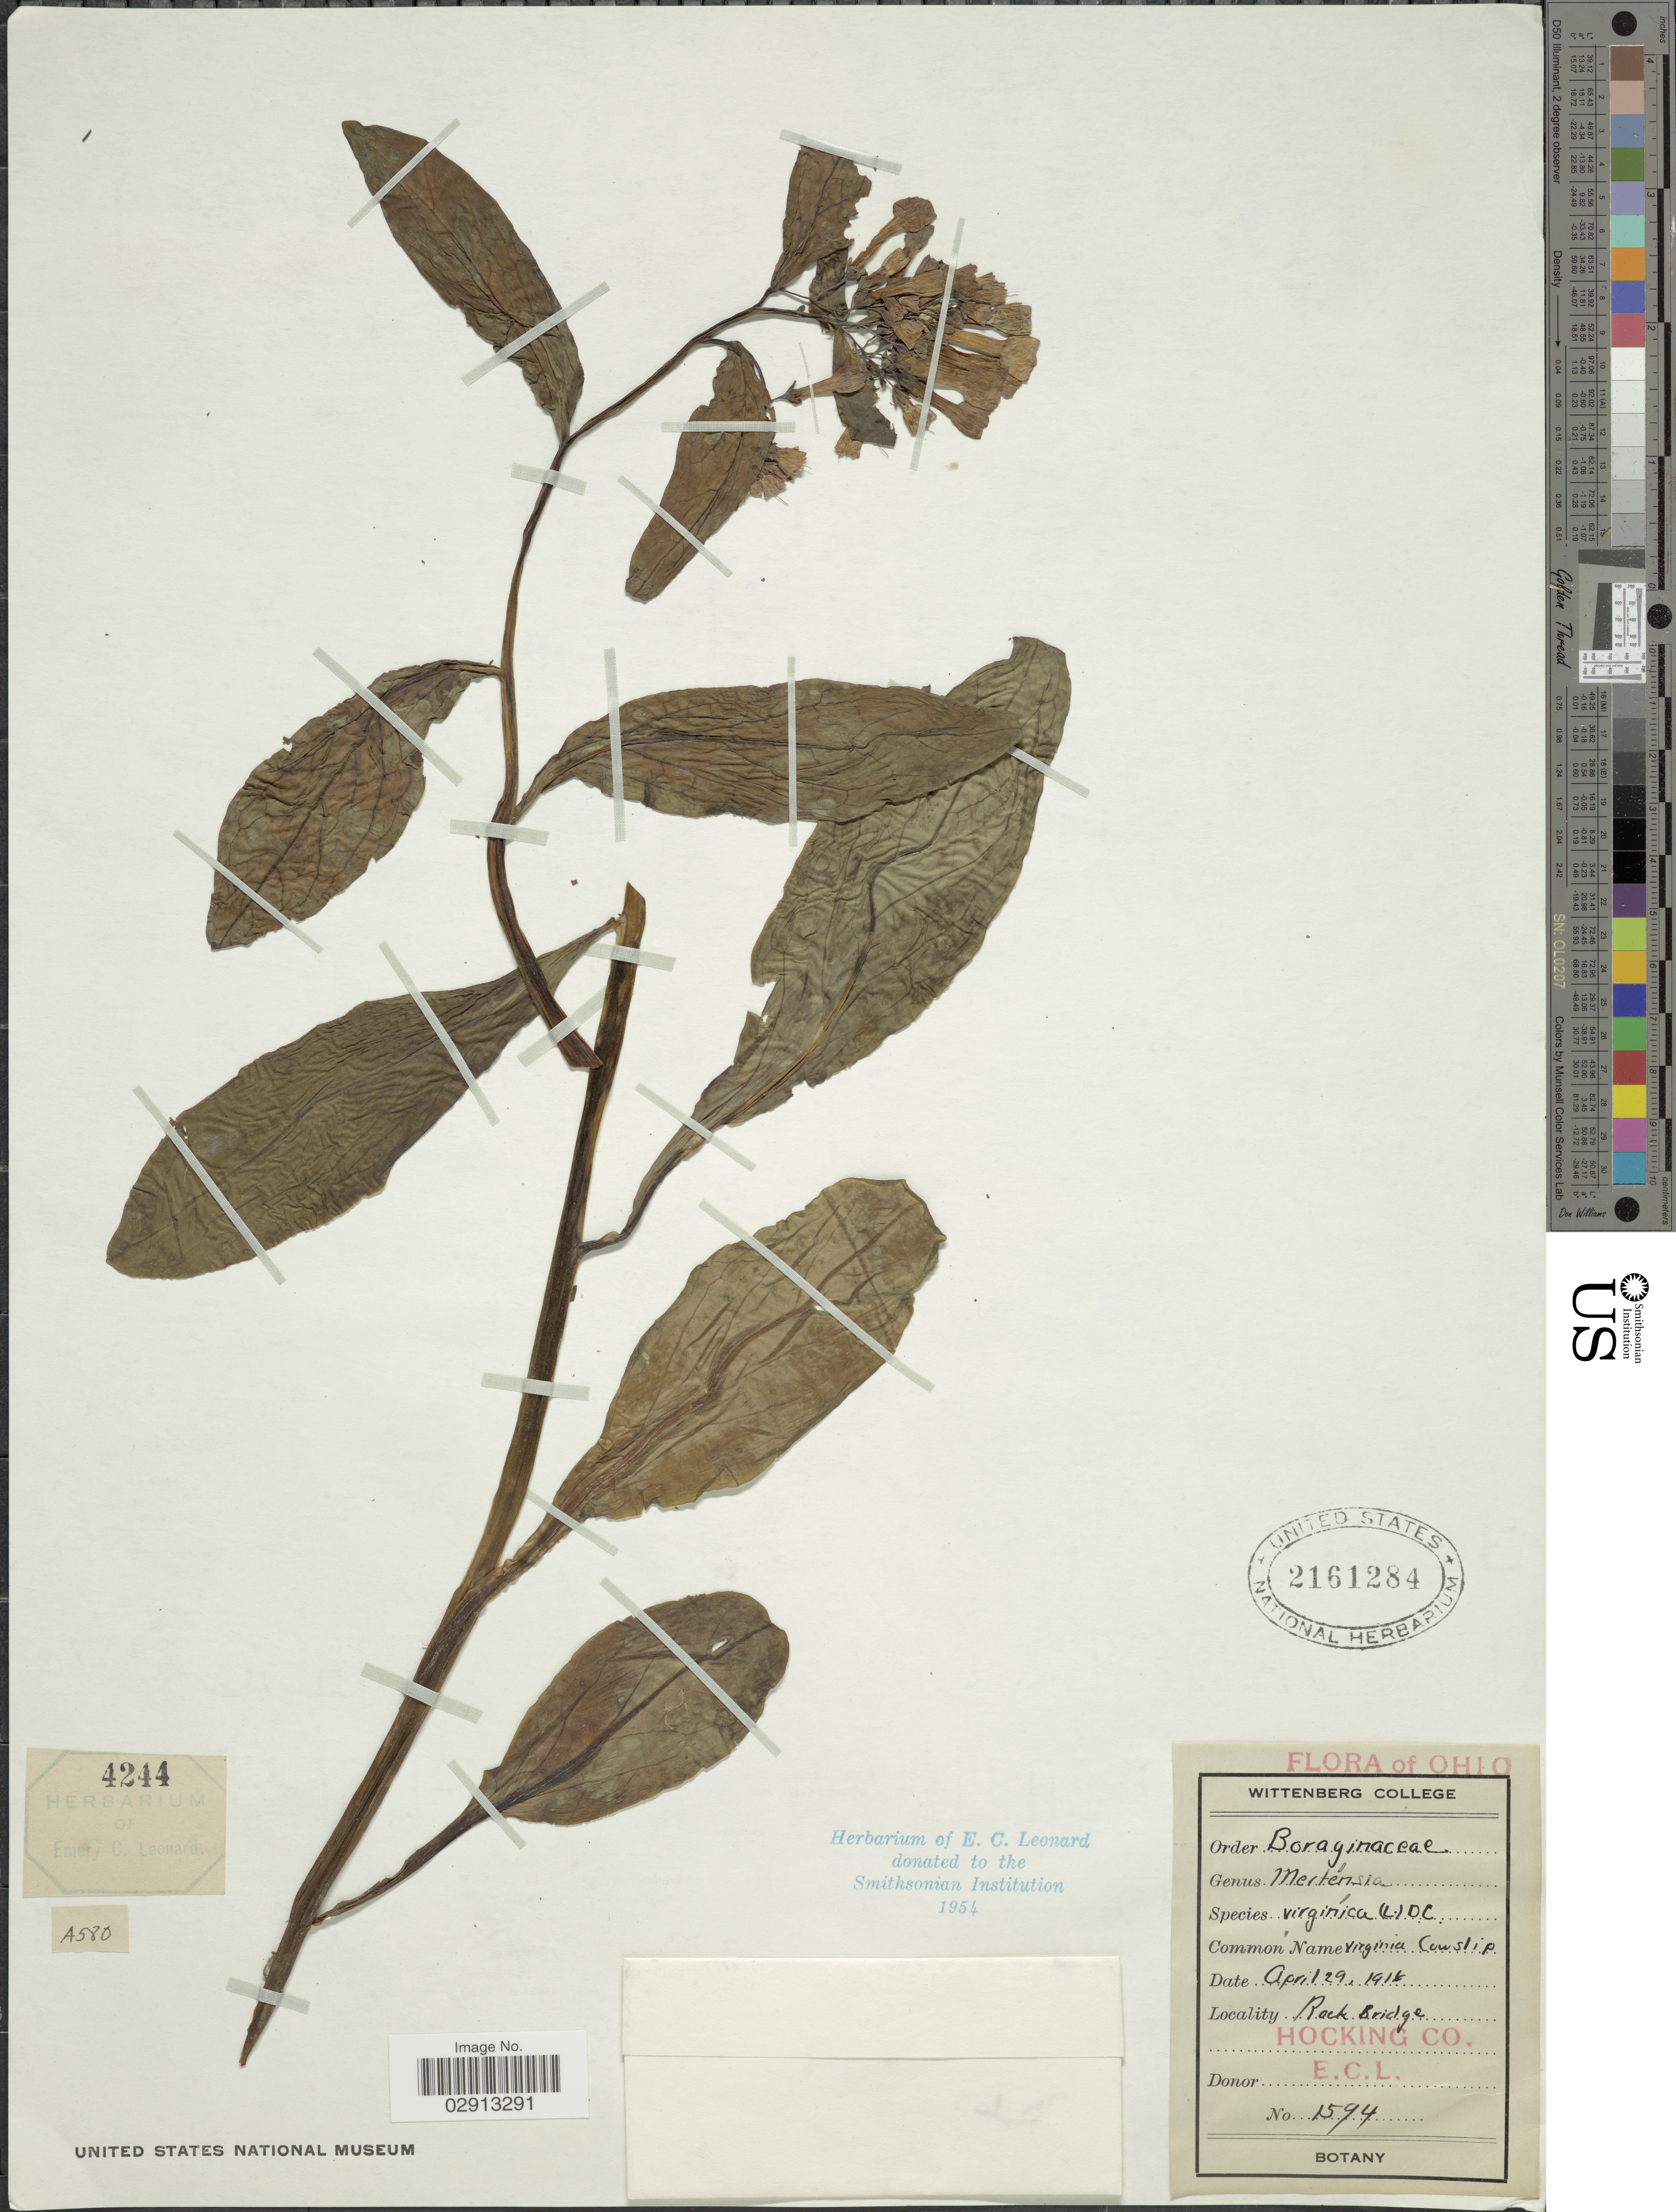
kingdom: Plantae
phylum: Tracheophyta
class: Magnoliopsida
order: Boraginales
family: Boraginaceae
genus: Mertensia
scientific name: Mertensia virginica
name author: (L.) Pers. ex Link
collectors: E. C. Leonard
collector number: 1594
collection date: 1918-04-29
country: United States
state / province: Ohio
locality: Rock Bridge, Hocking Co.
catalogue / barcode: US 2161284